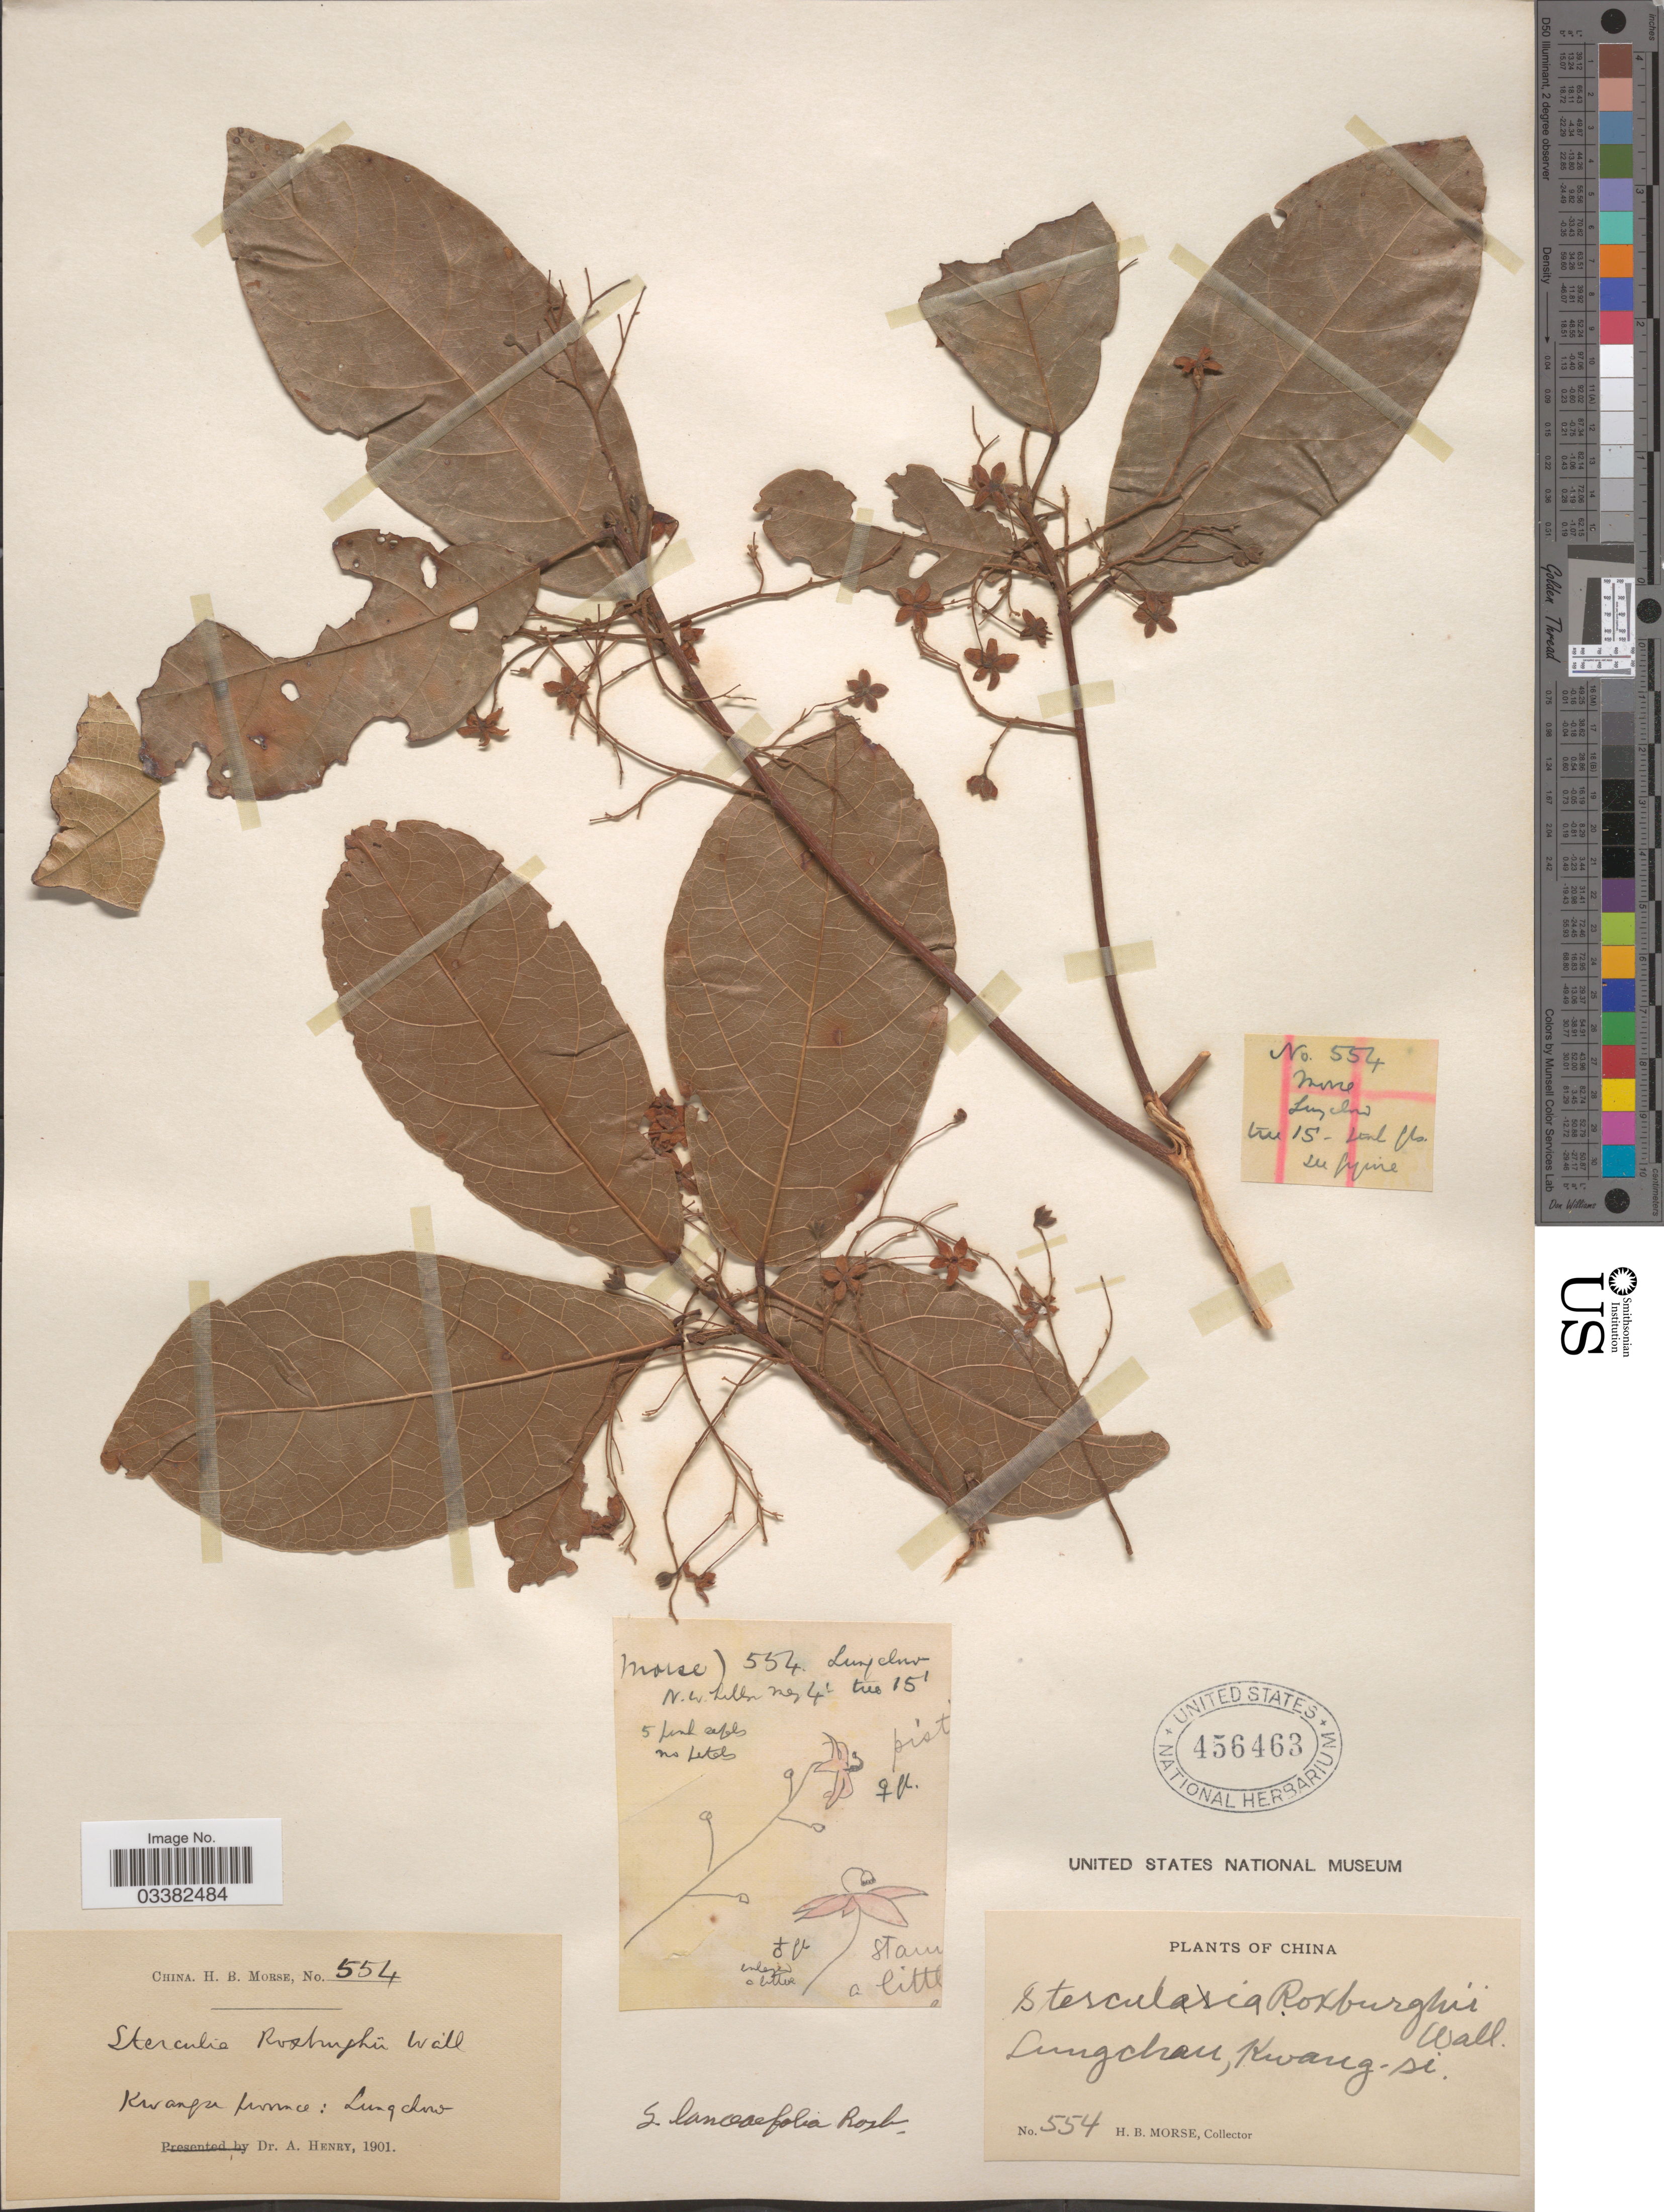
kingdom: Plantae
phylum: Tracheophyta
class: Magnoliopsida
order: Malvales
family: Malvaceae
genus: Sterculia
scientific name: Sterculia lanceifolia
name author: Roxb.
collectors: A. Henry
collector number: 554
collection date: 1901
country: China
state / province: Guangxi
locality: Lungchow, Kwangs-si.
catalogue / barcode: US 456463